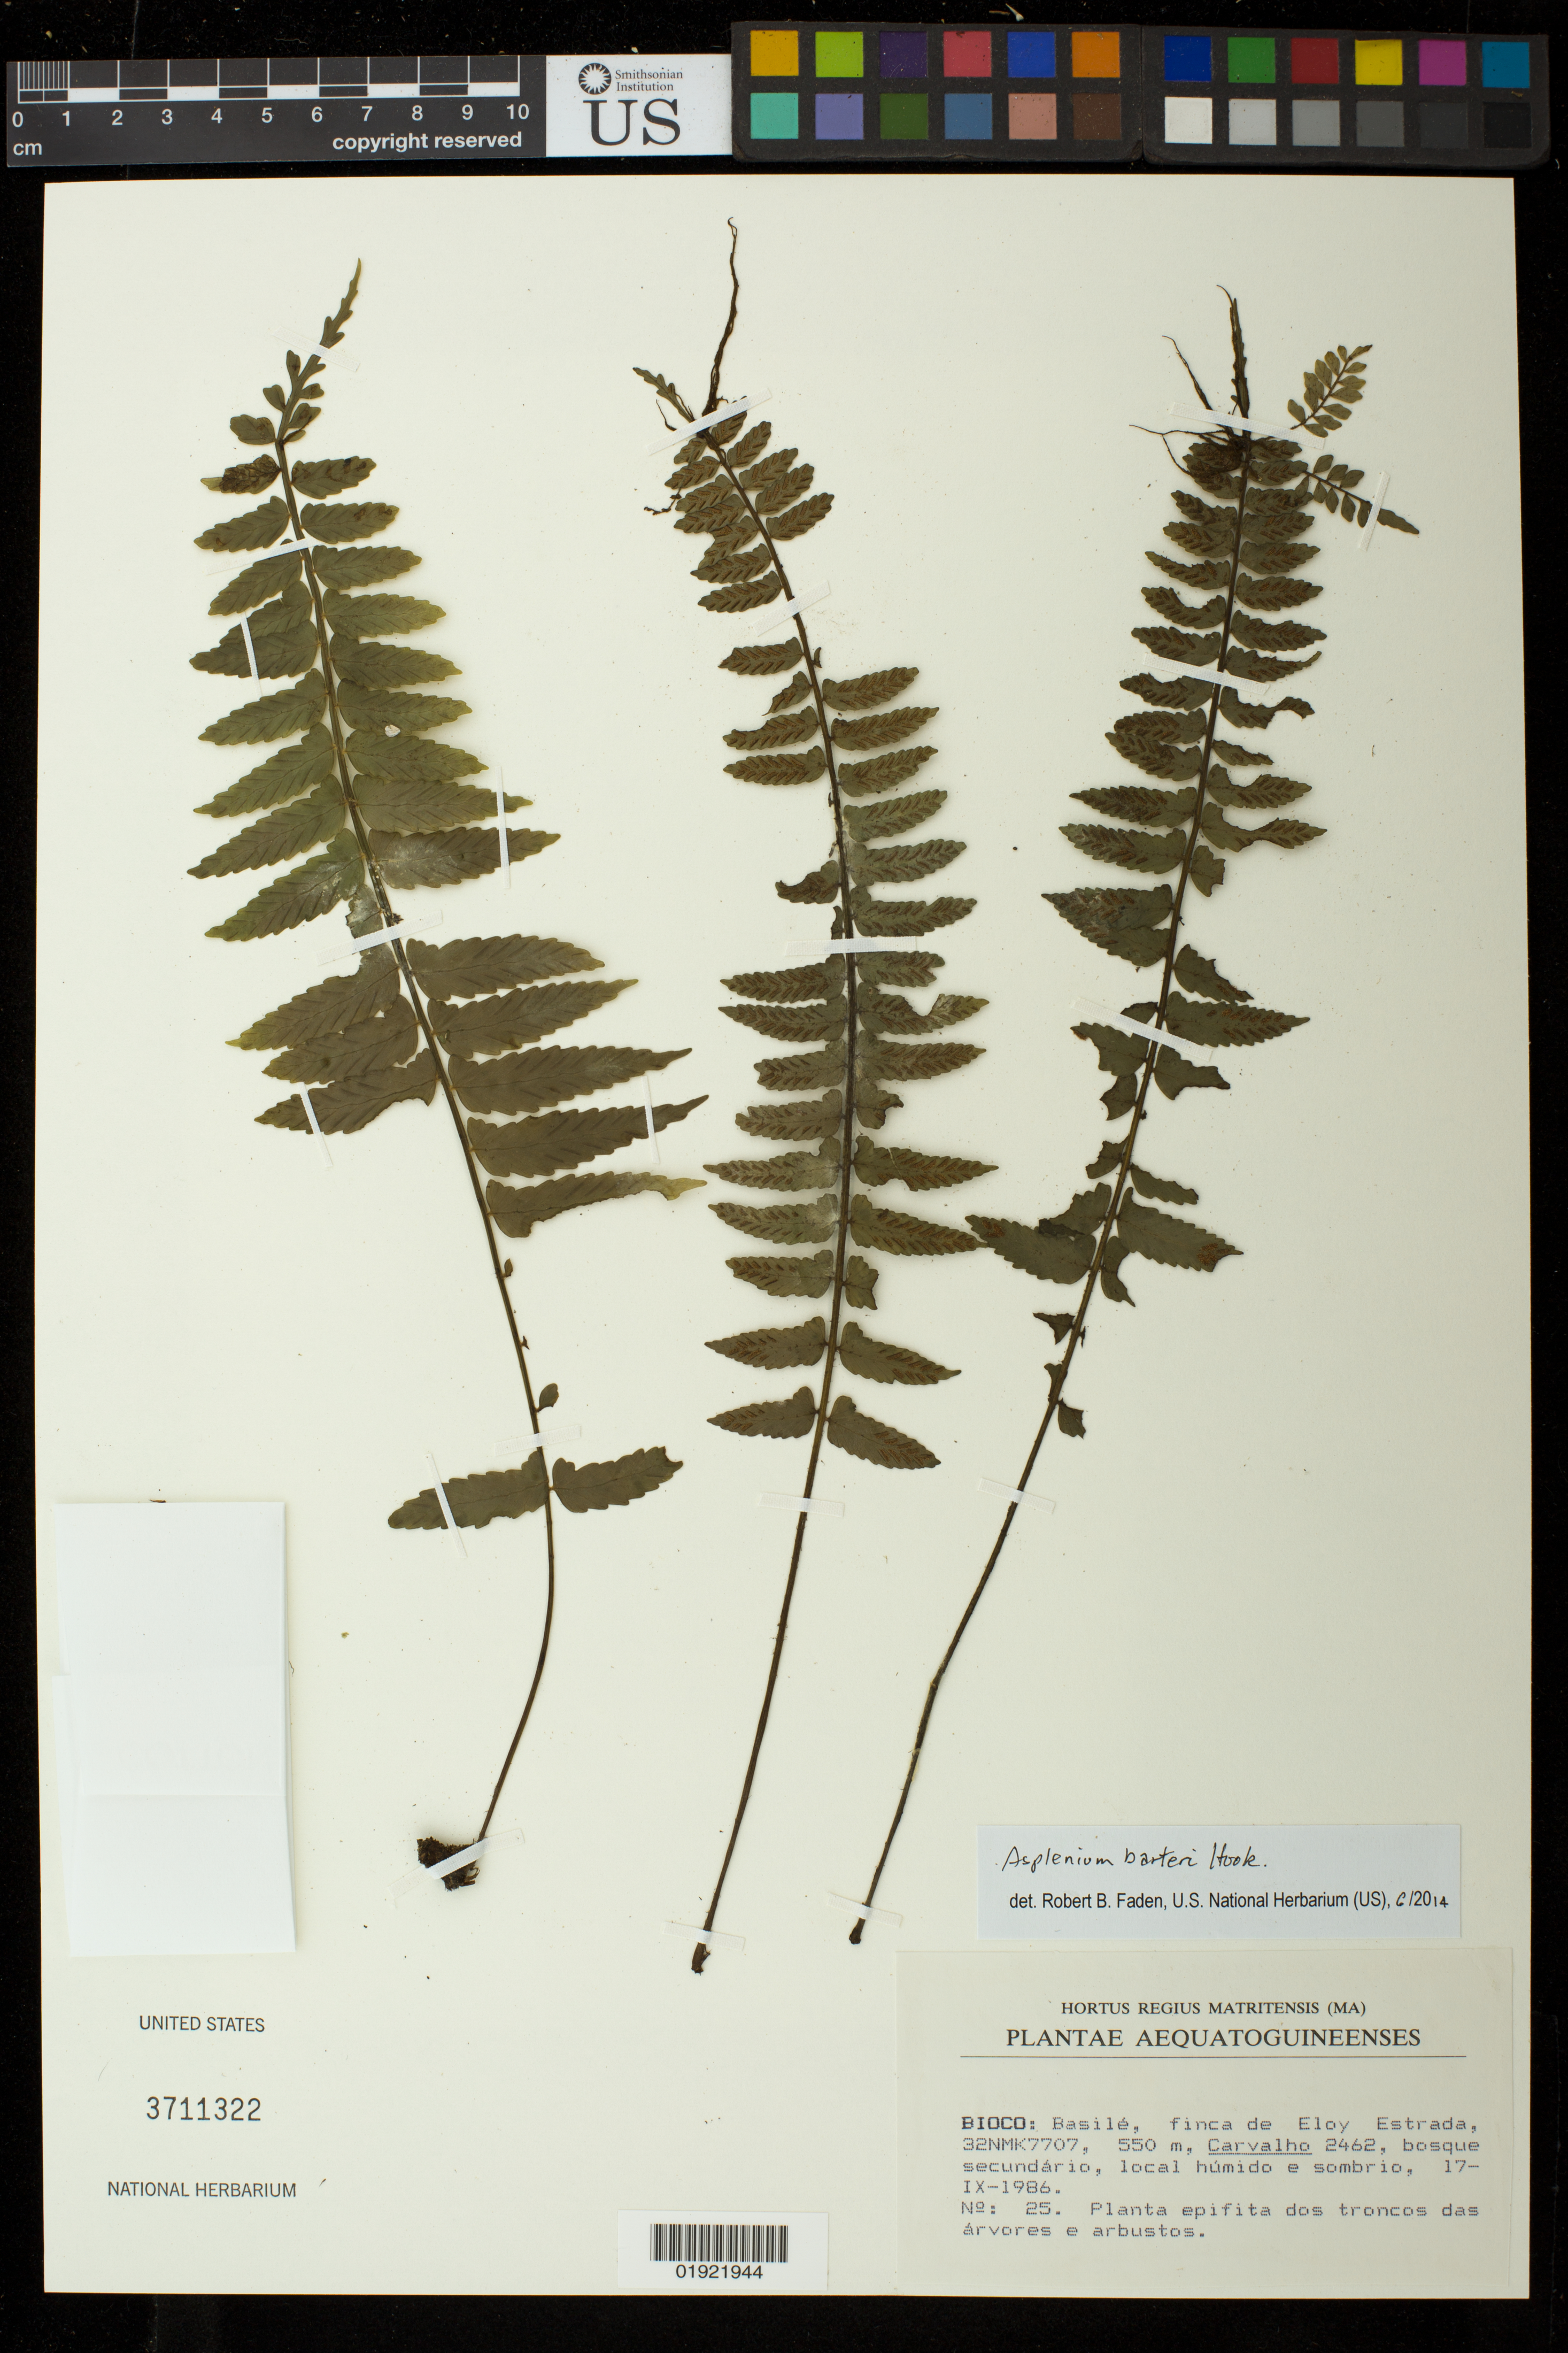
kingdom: Plantae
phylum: Tracheophyta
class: Polypodiopsida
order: Polypodiales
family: Aspleniaceae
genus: Asplenium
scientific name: Asplenium barteri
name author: Hook.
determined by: Faden, Robert B., (US), Smithsonian Institution - National Museum of Natural History (UNITED STATES)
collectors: Carvalho, --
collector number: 2462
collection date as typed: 17-IX-1986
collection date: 1986-09-17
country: Equatorial Guinea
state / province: Bioko Norte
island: Bioko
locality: Basile, finca de Eloy Estrada, 32NMK7707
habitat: bosque secundario, local humido e sombrio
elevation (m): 550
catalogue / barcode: US 3711322